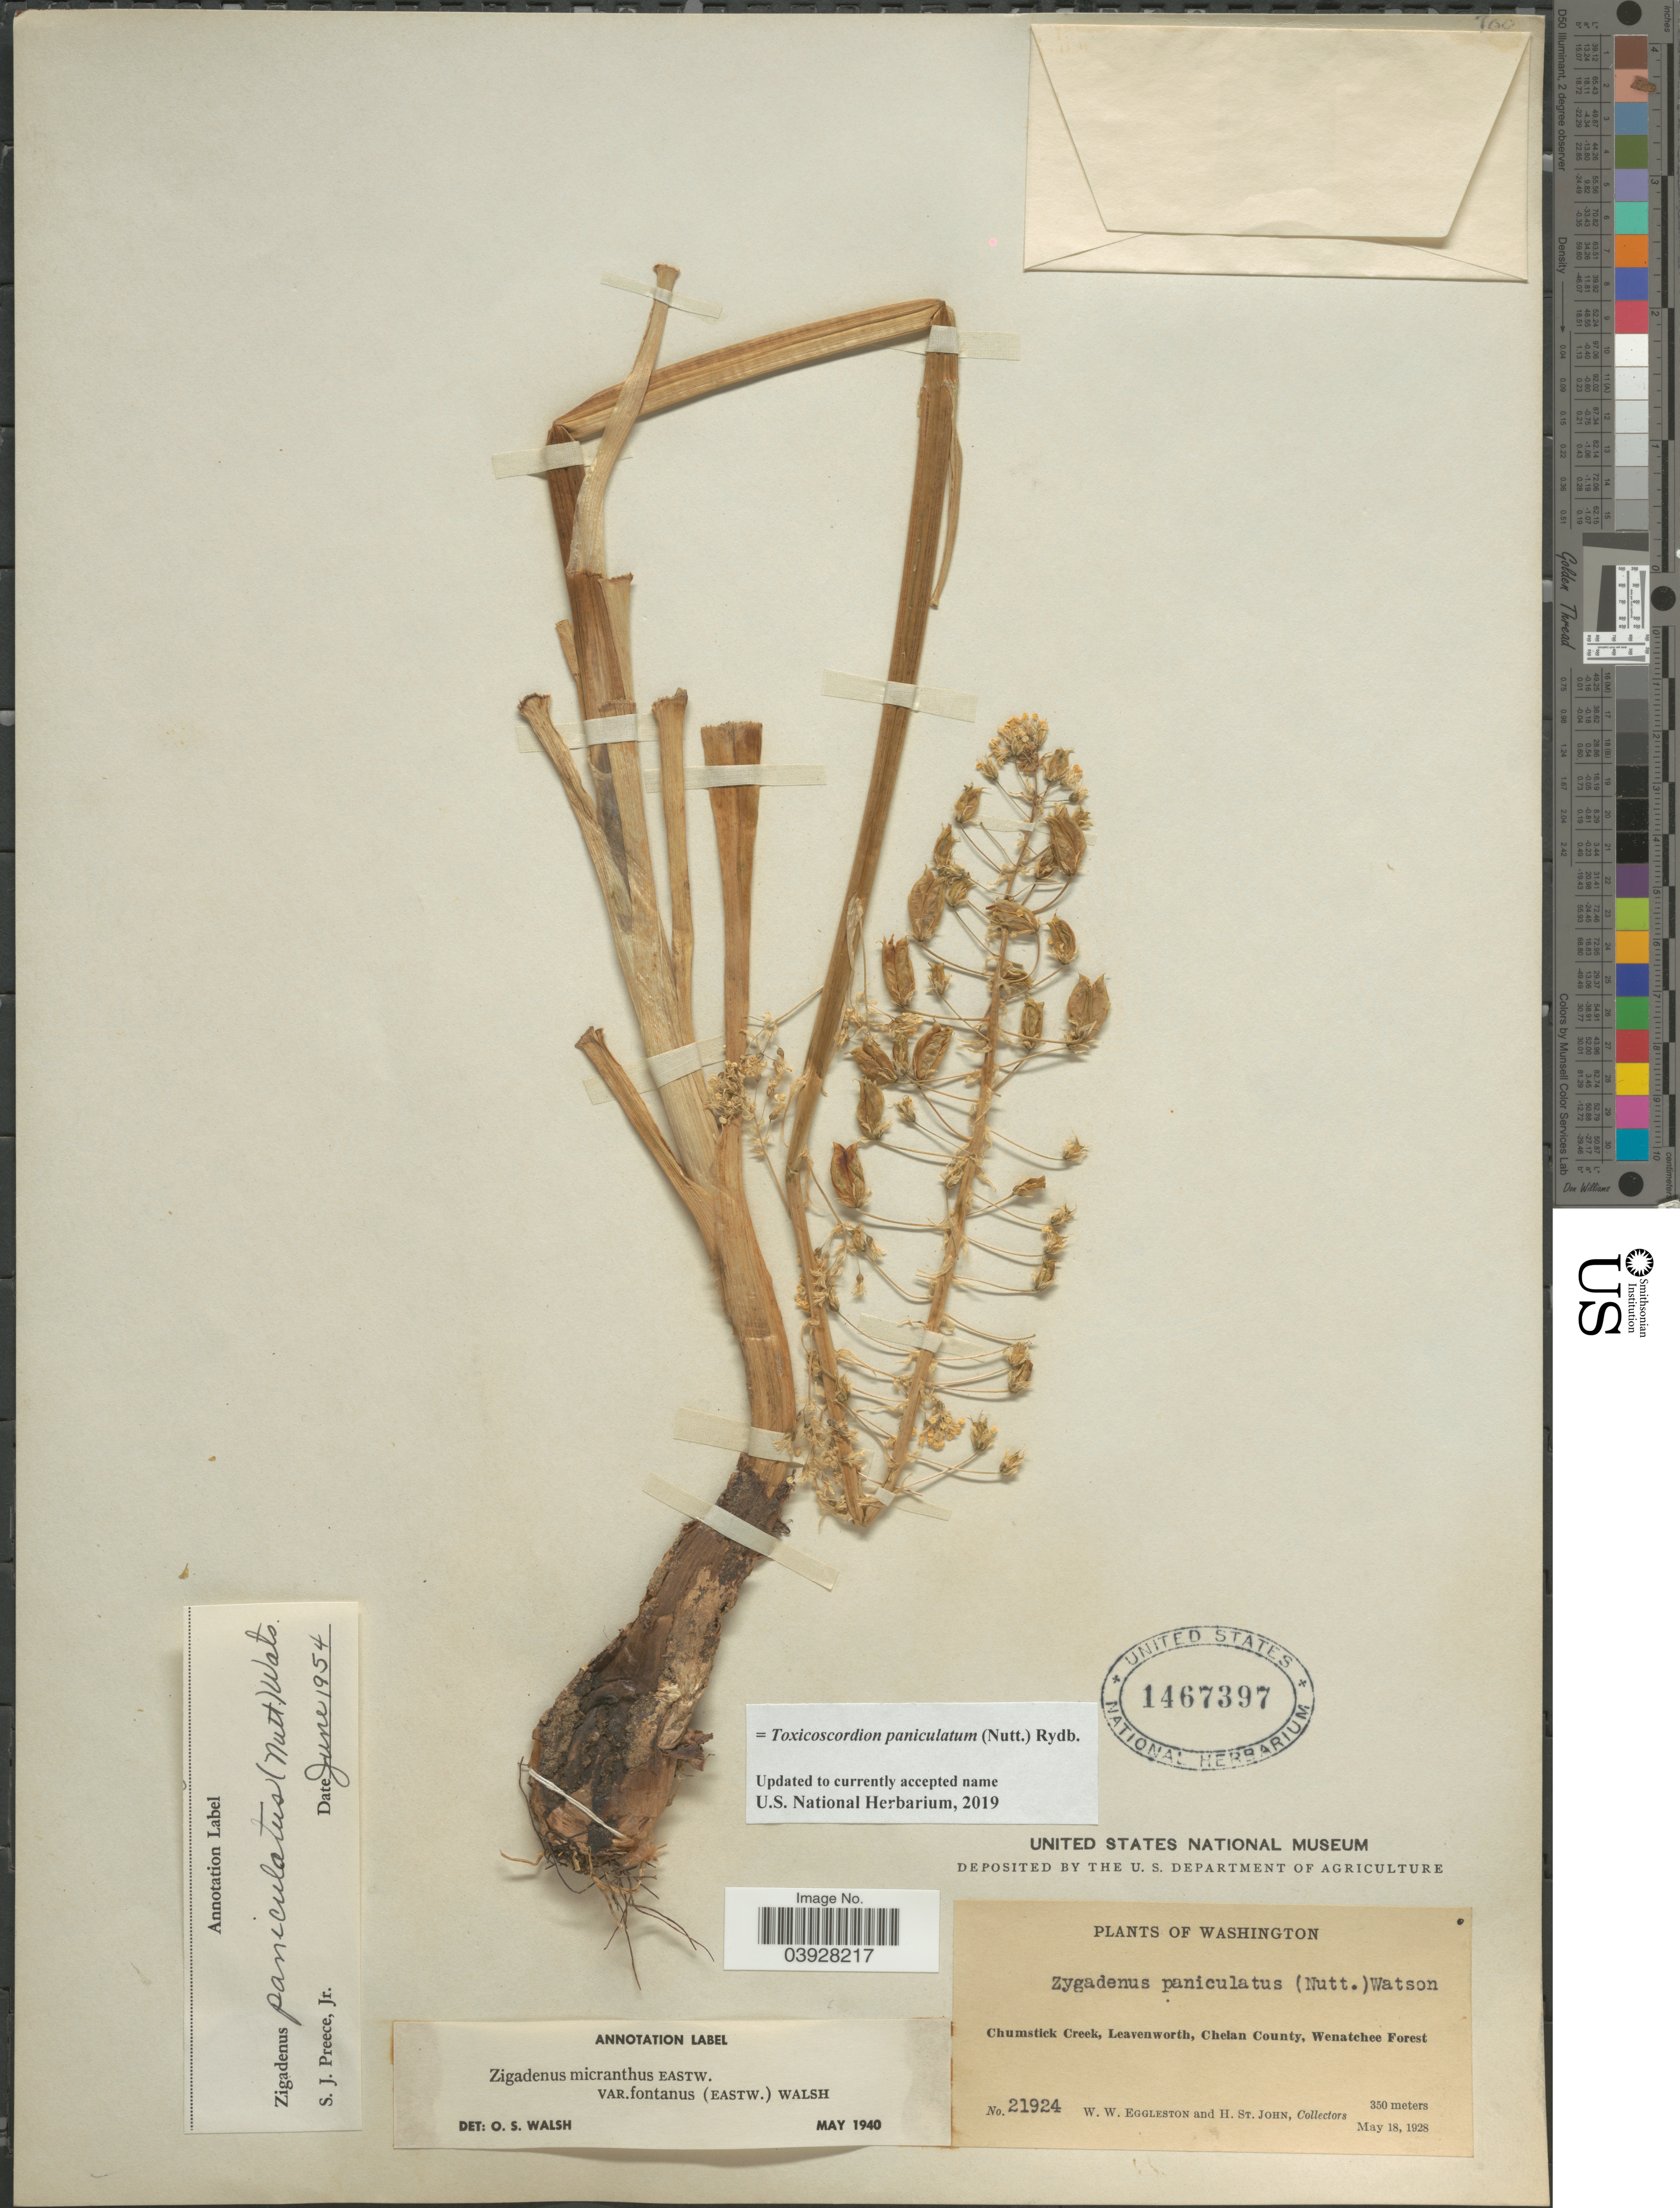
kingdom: Plantae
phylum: Tracheophyta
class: Liliopsida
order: Liliales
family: Melanthiaceae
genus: Toxicoscordion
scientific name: Toxicoscordion paniculatum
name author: (Nutt.) Rydb.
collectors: W. W. Eggleston & H. St. John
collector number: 21924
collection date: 1928-05-18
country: United States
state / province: Washington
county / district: Chelan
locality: Chumstick Creek, Leavenworth, Chelan County, Wenatchee Forest.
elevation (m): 350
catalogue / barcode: US 1467397